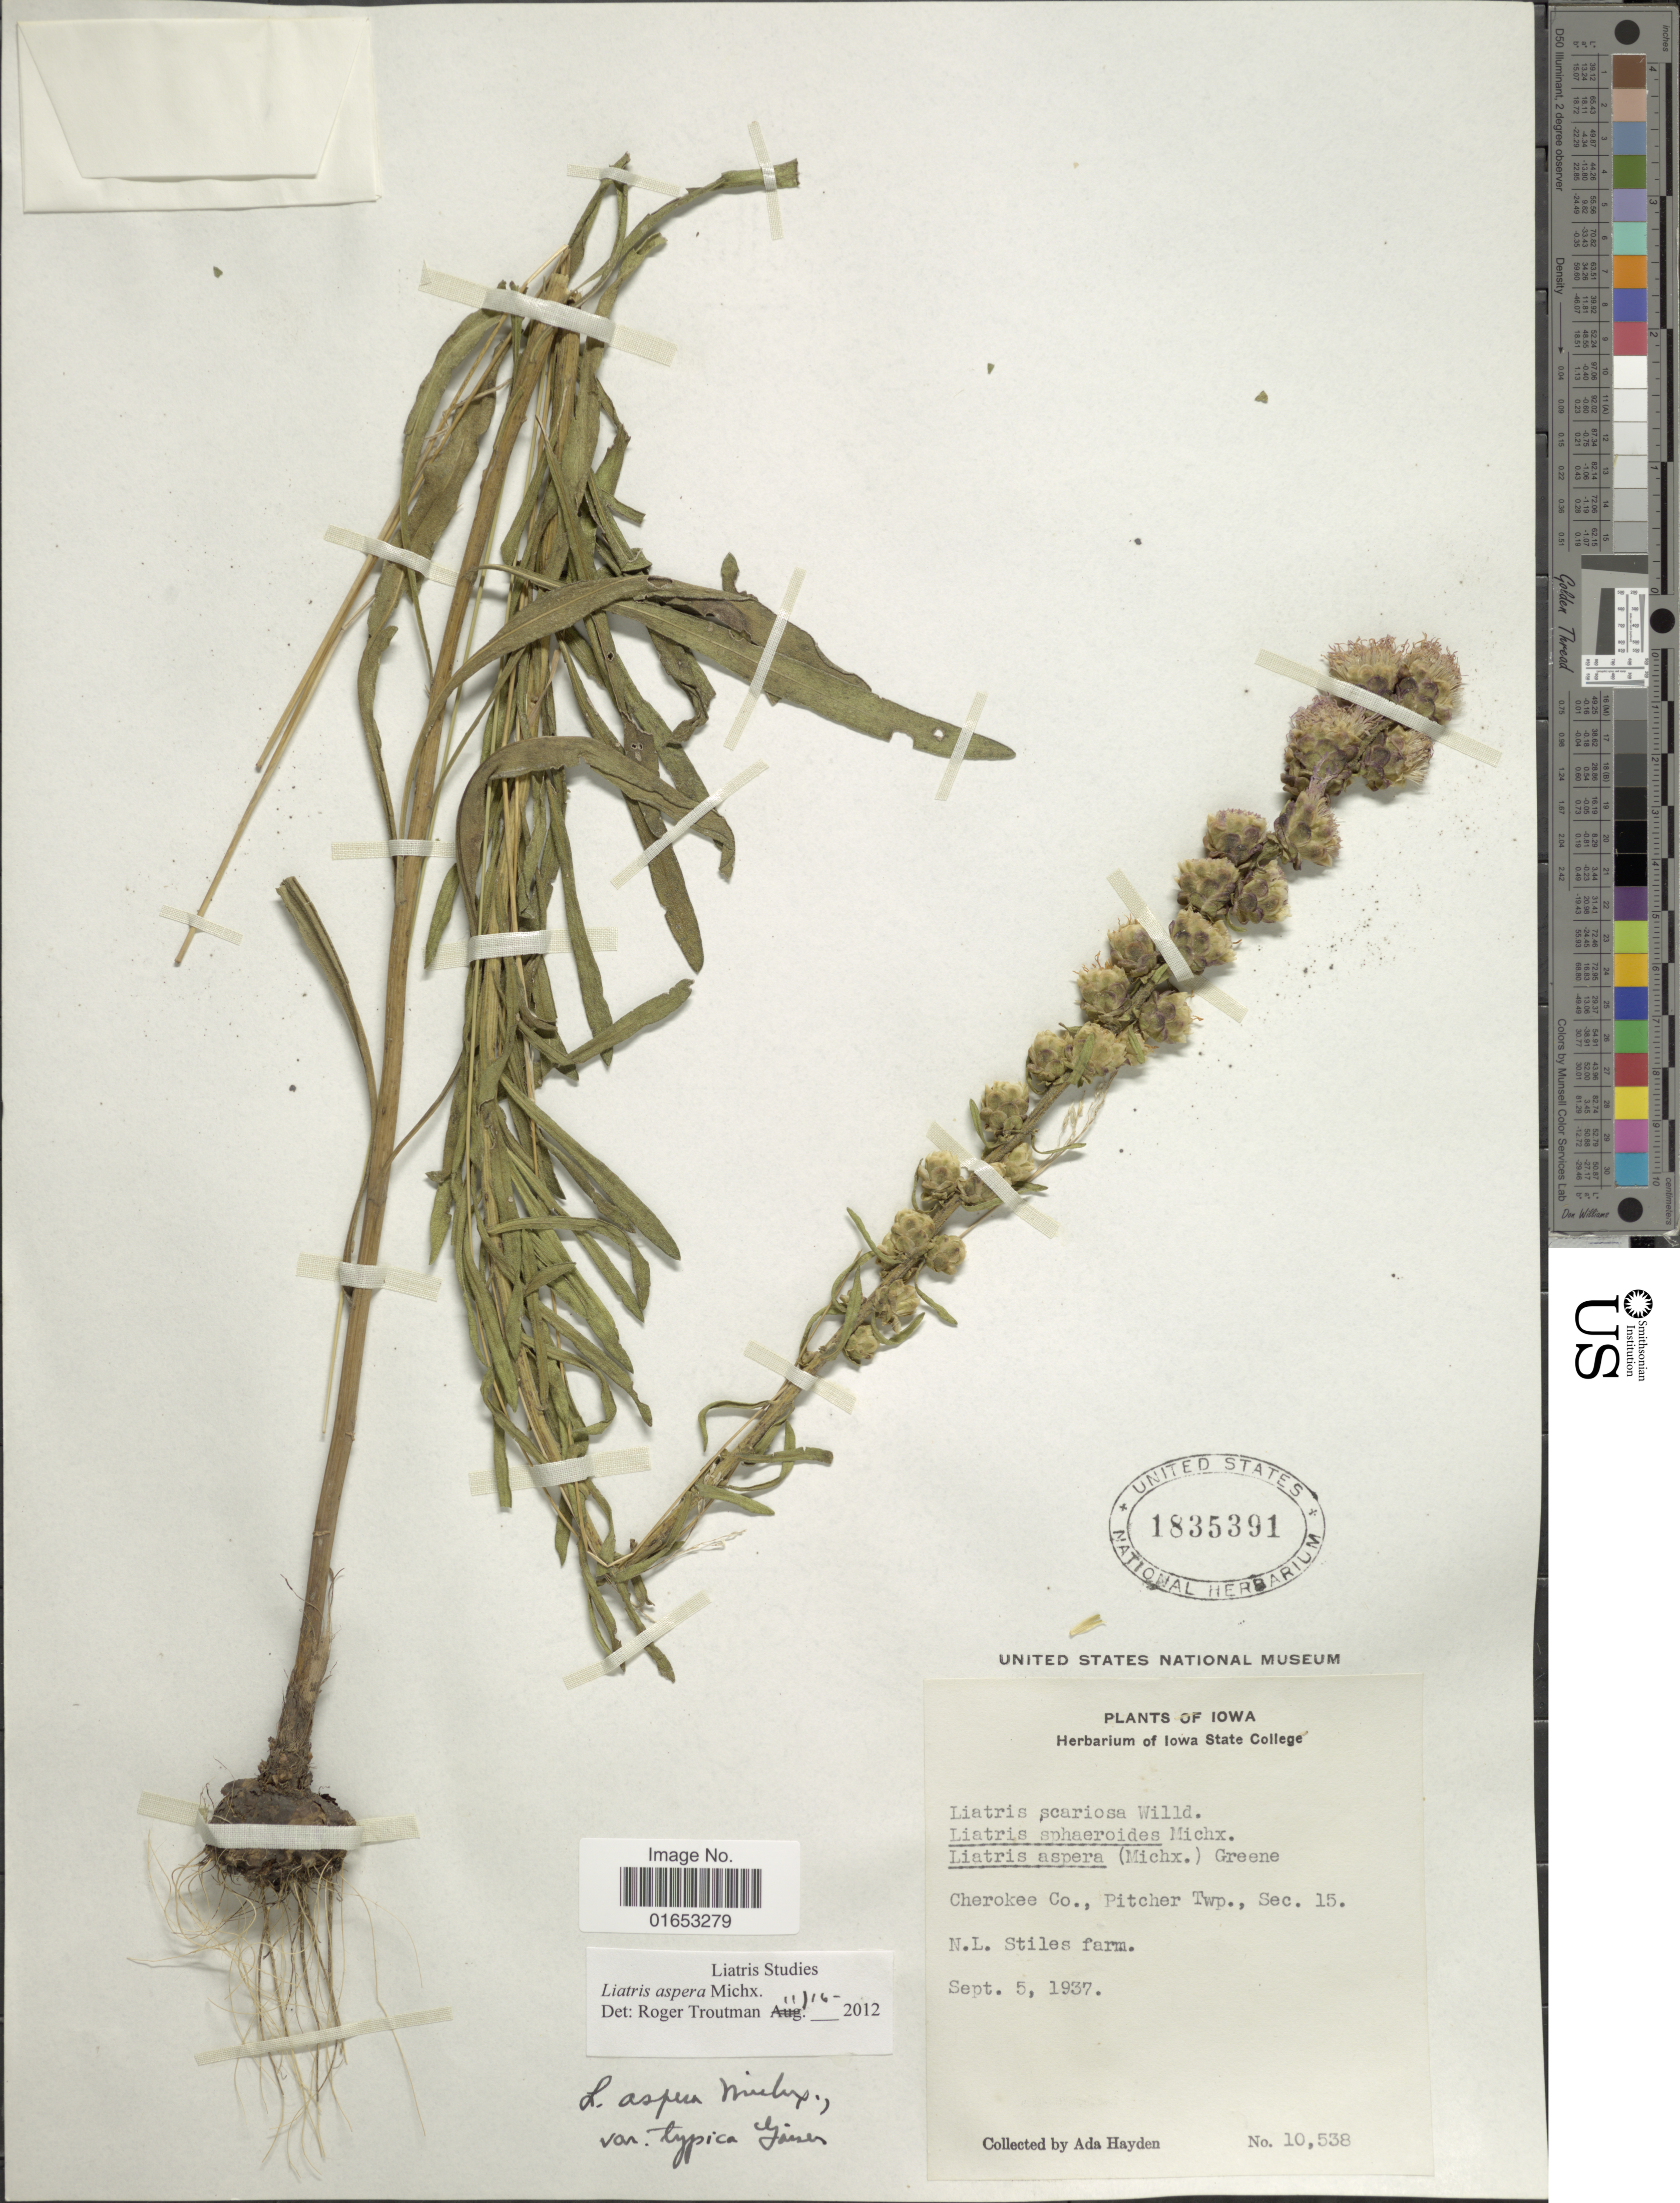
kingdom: Plantae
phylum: Tracheophyta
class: Magnoliopsida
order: Asterales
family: Asteraceae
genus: Liatris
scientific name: Liatris aspera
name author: Michx.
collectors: Ada Hayden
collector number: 10538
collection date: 1937-09-05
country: United States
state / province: Iowa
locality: Cherokee Co., Pitcher Twp., Sec 15, N.L. Stiles farm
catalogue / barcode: US 1835391